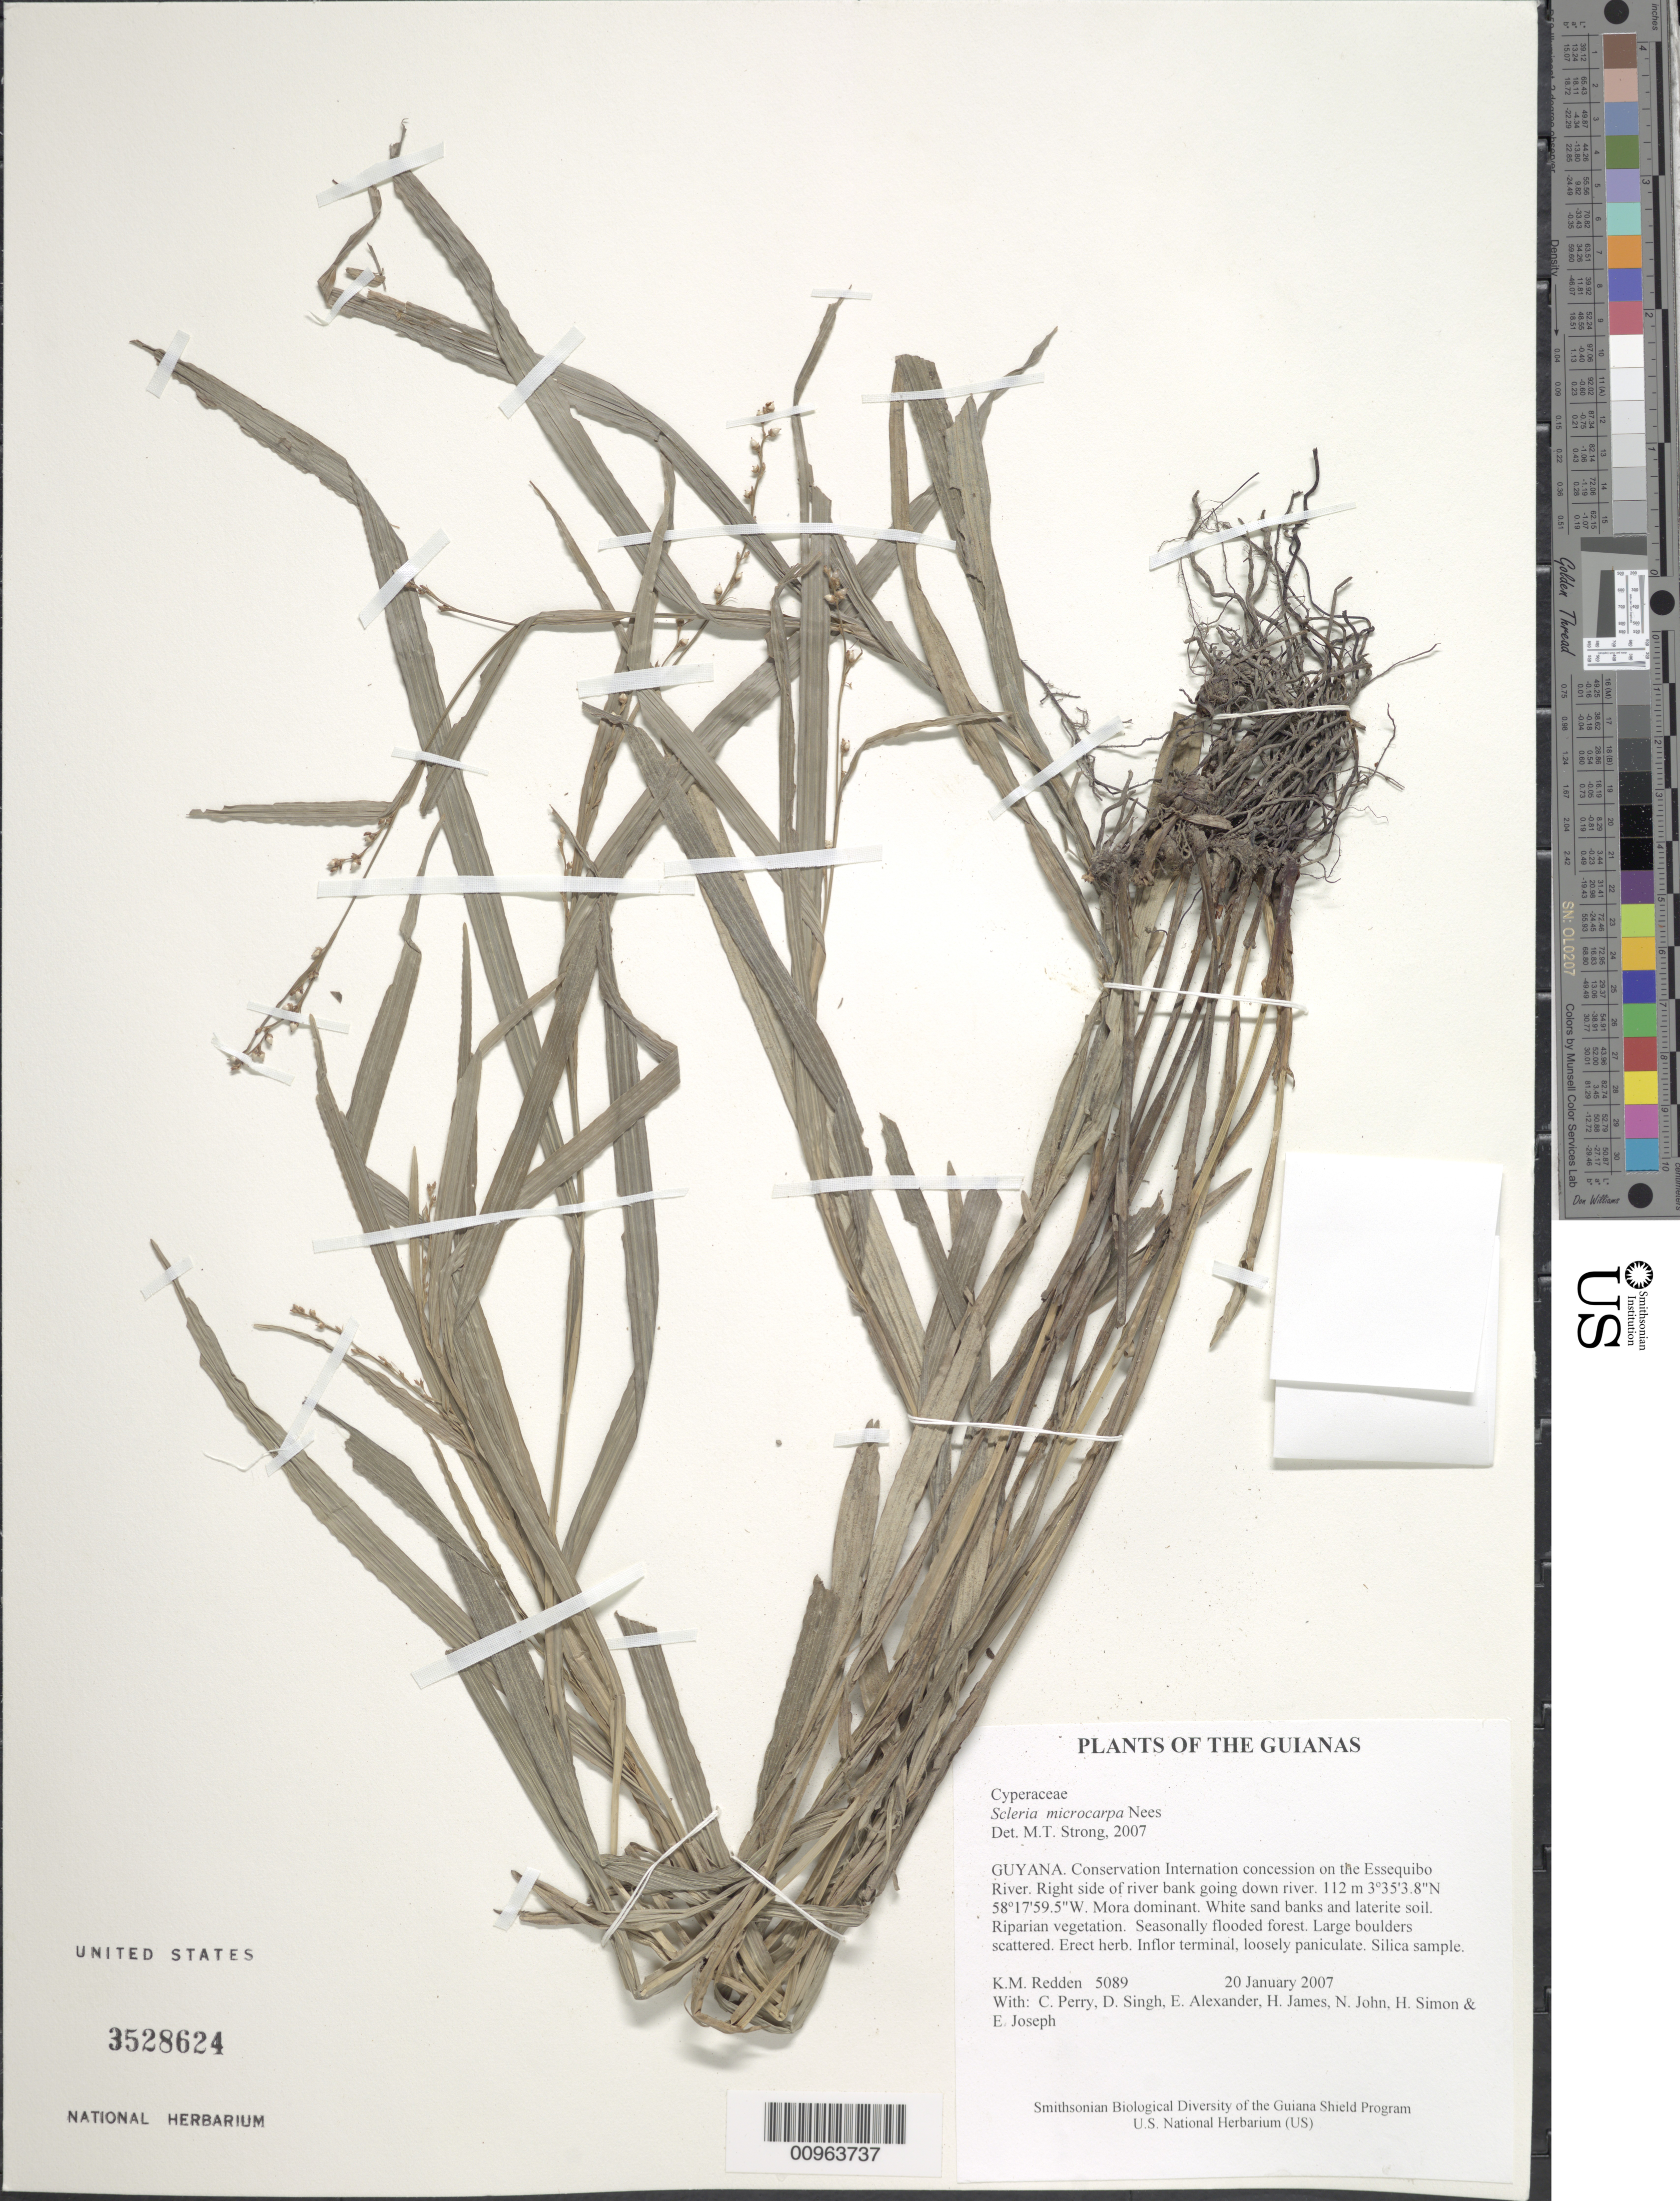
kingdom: Plantae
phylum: Tracheophyta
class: Liliopsida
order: Poales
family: Cyperaceae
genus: Scleria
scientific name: Scleria microcarpa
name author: Nees ex Kunth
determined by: Strong, M. T., (US), Smithsonian Institution - National Museum of Natural History (UNITED STATES)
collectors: K. M. Redden, C. Perry, D. Singh, E. Alexander, H. James, N. John, H. Simon & E. Joseph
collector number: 5089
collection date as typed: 20 January 2007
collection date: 2007-01-20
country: Guyana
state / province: U. Takutu-U. Essequibo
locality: Conservation International concession on the Essequibo River. Right side of river bank going down river.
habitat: Mora dominant. White sand banks and laterite soil. Riparian vegetation. Seasonally flooded forest. Large boulders scattered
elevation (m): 112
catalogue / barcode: US 3528624